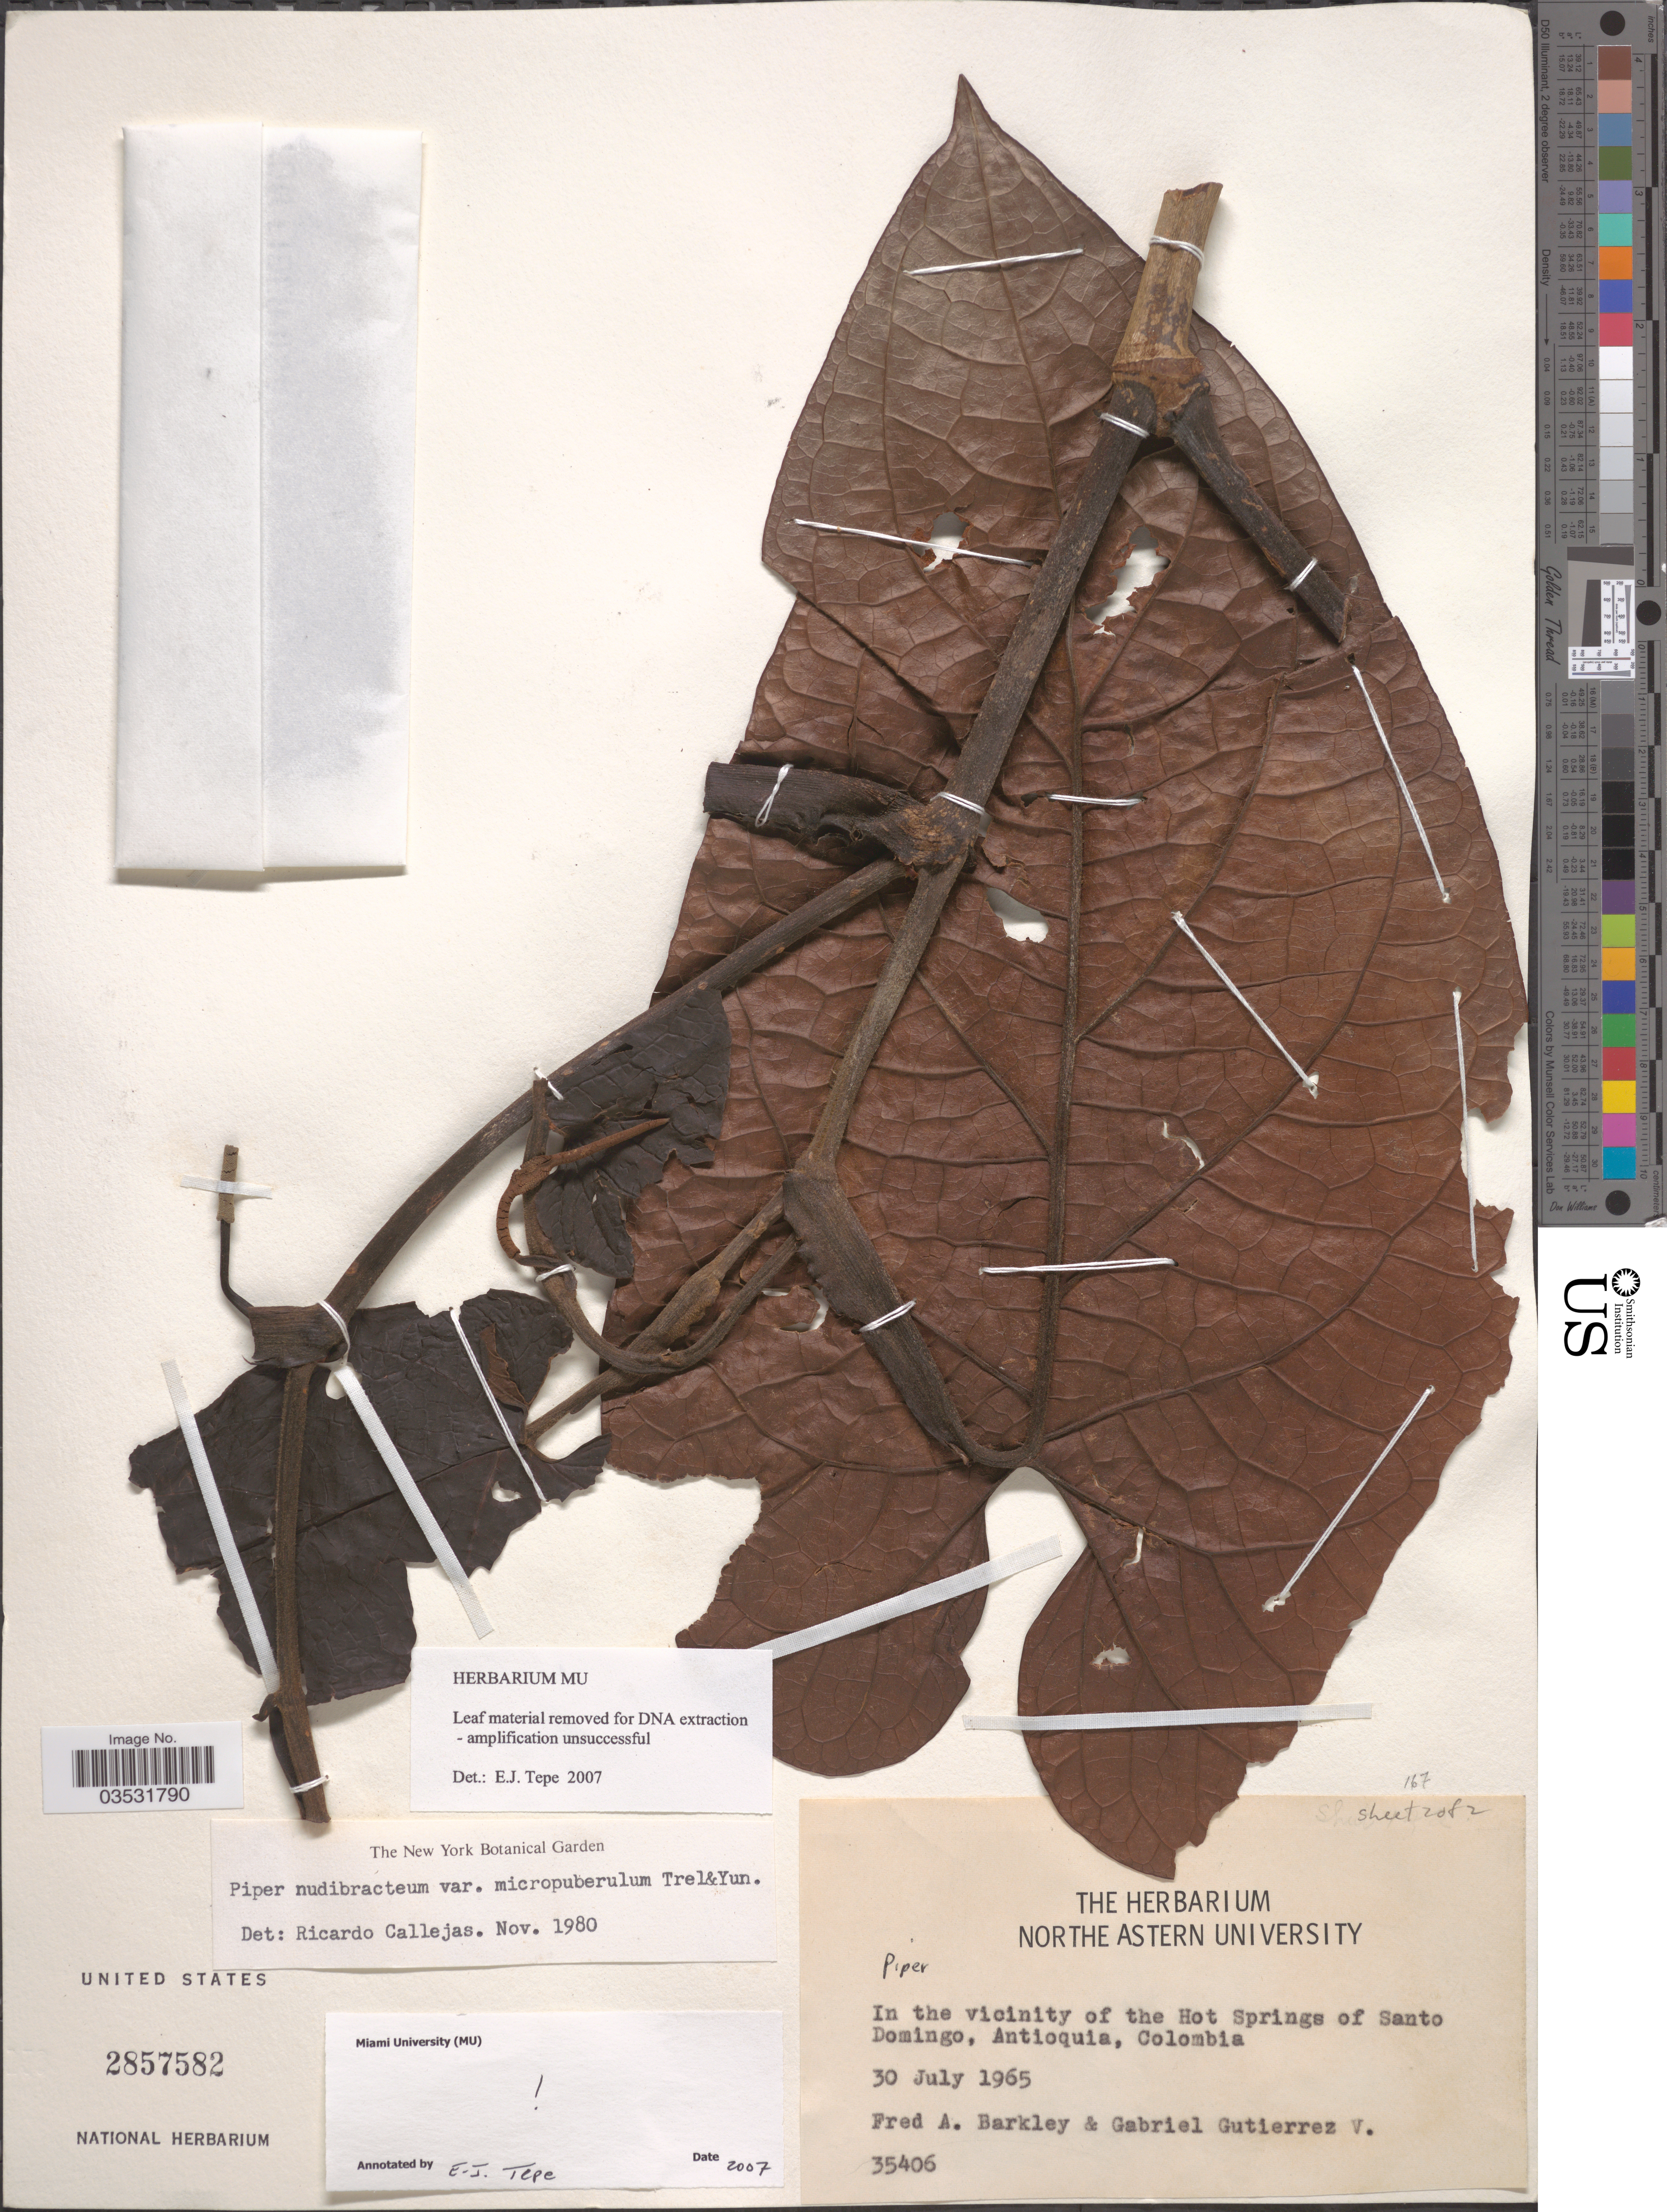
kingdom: Plantae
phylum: Tracheophyta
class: Magnoliopsida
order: Piperales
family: Piperaceae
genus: Piper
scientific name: Piper sp.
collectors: F. A. Barkley & G. Gutiérrez V.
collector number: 35406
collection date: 1965-07-30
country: Colombia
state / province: Antioquia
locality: In the vicinity of the Hot Springs of Santo Domingo.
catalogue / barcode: US 2857582